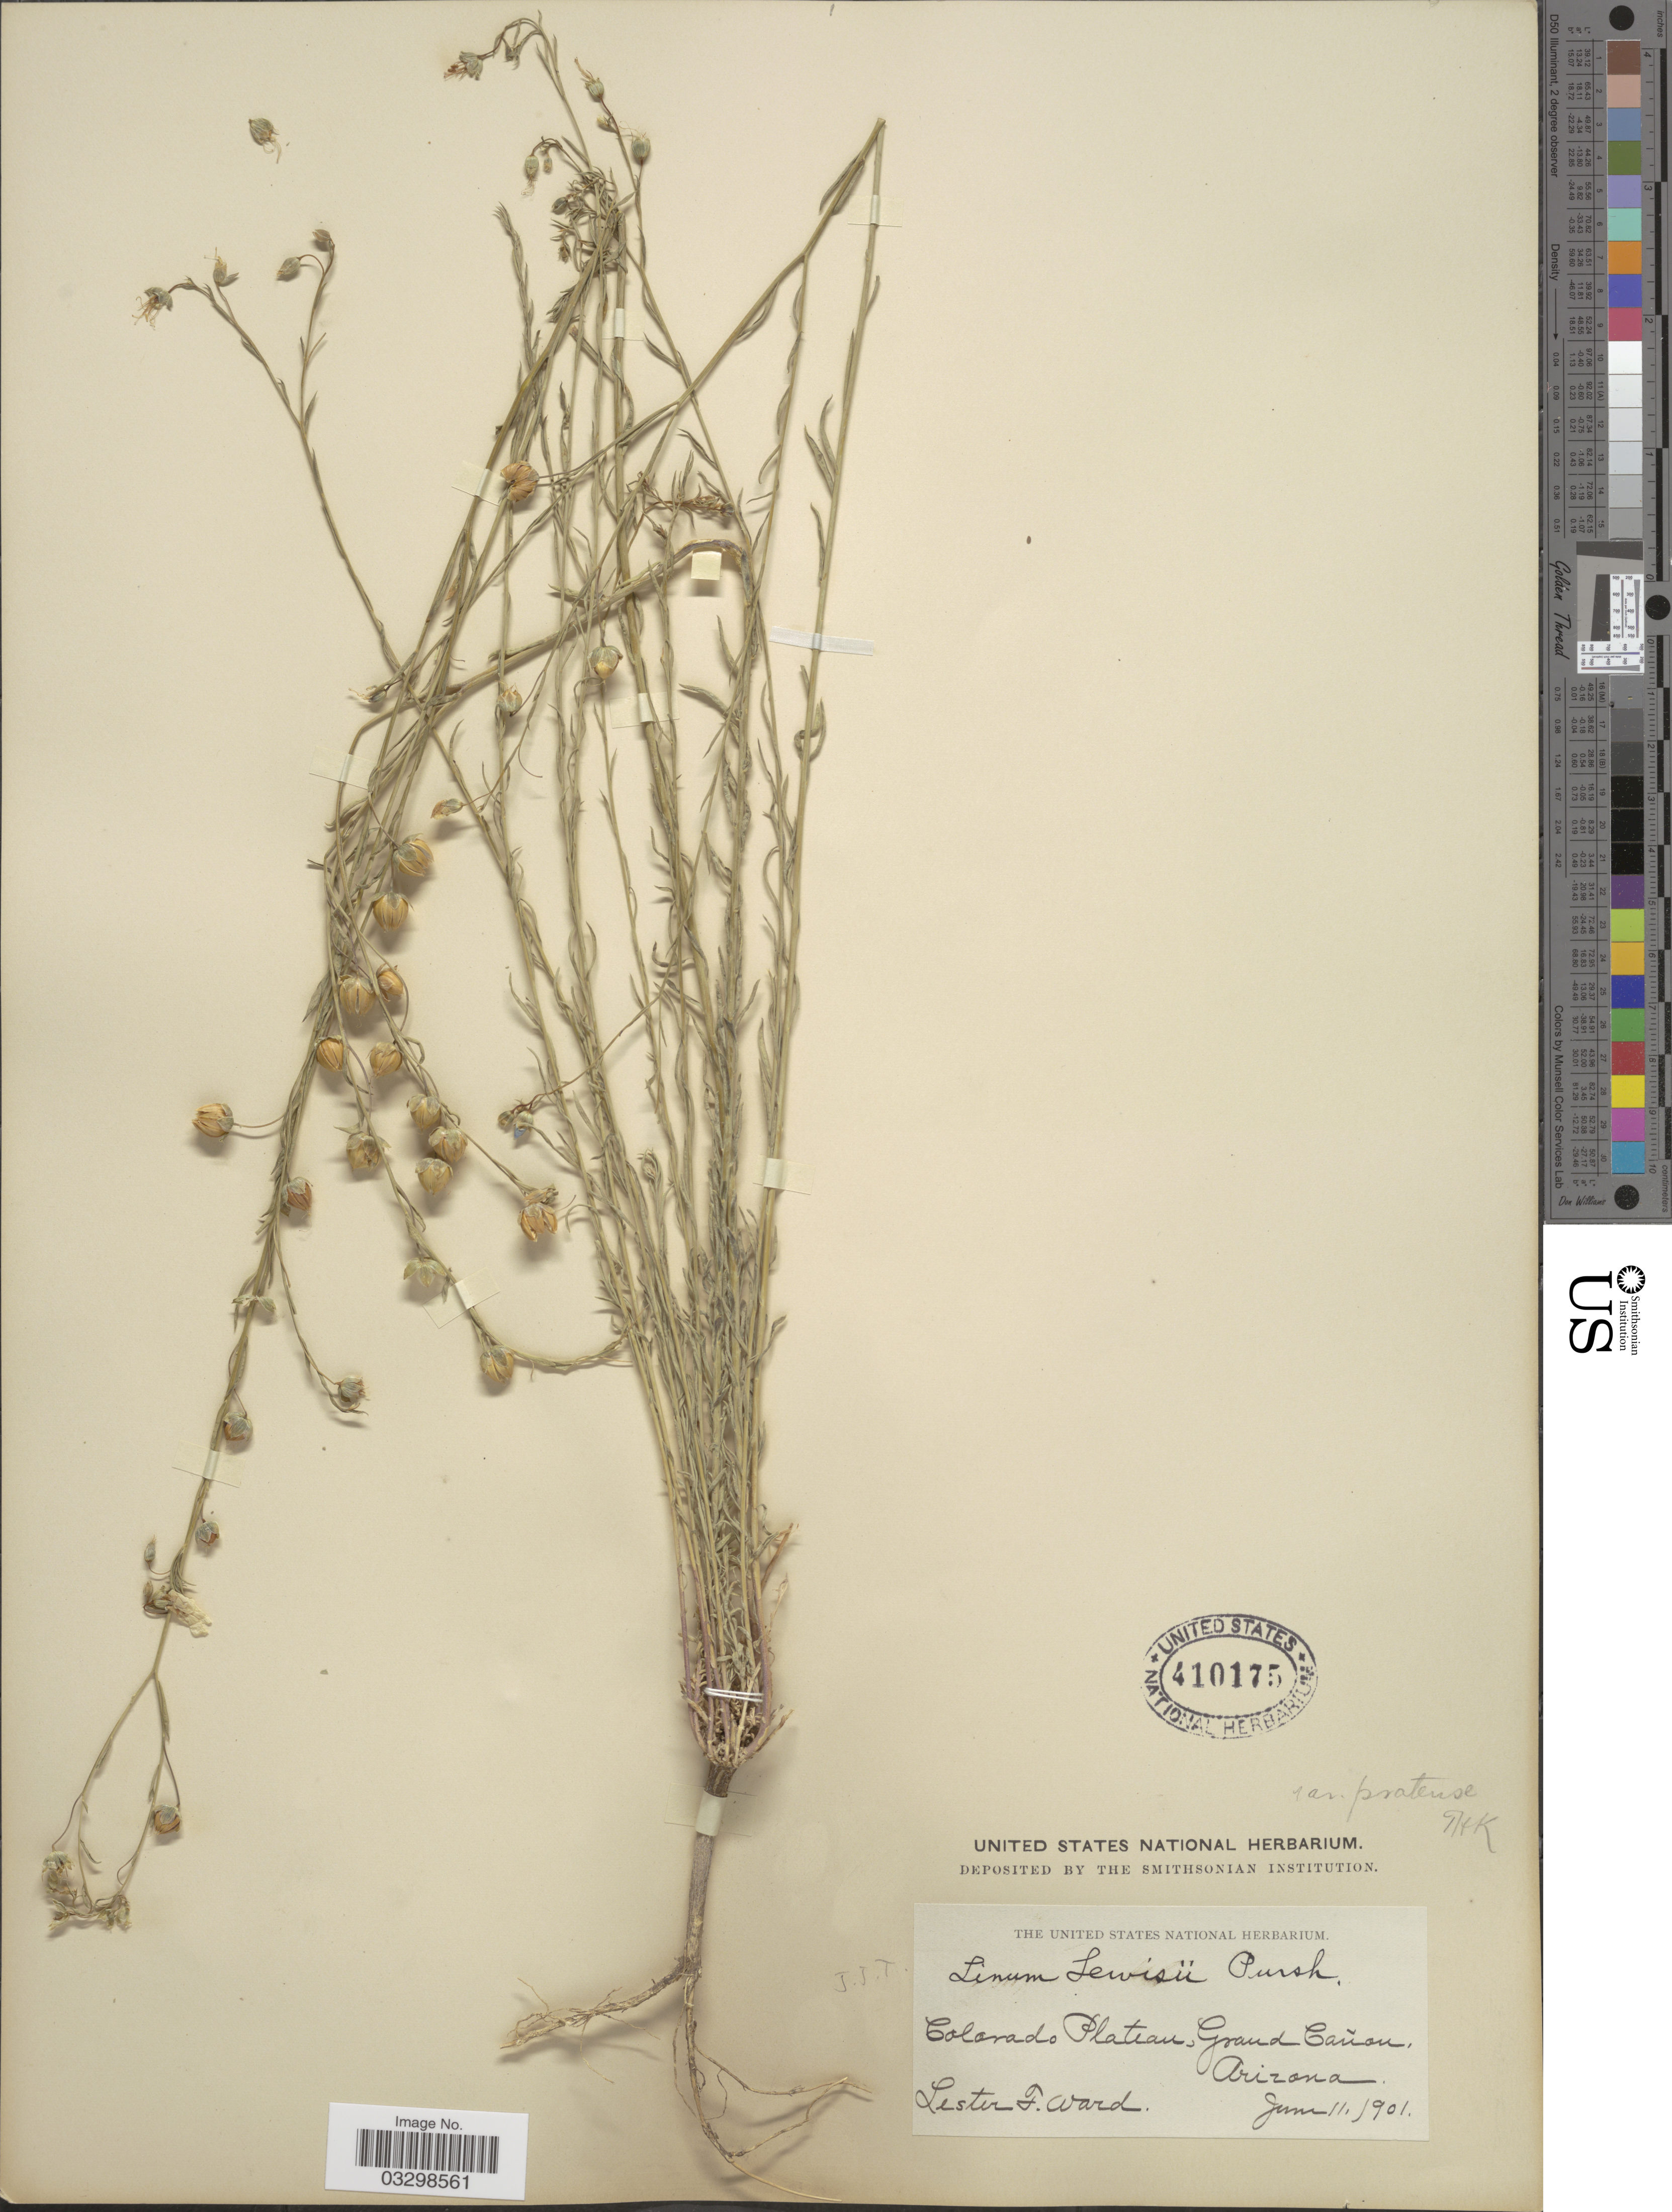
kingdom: Plantae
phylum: Tracheophyta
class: Magnoliopsida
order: Malpighiales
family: Linaceae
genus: Linum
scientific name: Linum lewisii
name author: Pursh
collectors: L. F. Ward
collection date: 1901-06-11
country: United States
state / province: Arizona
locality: Colorado Plateau, Grand Cañon.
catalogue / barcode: US 410175